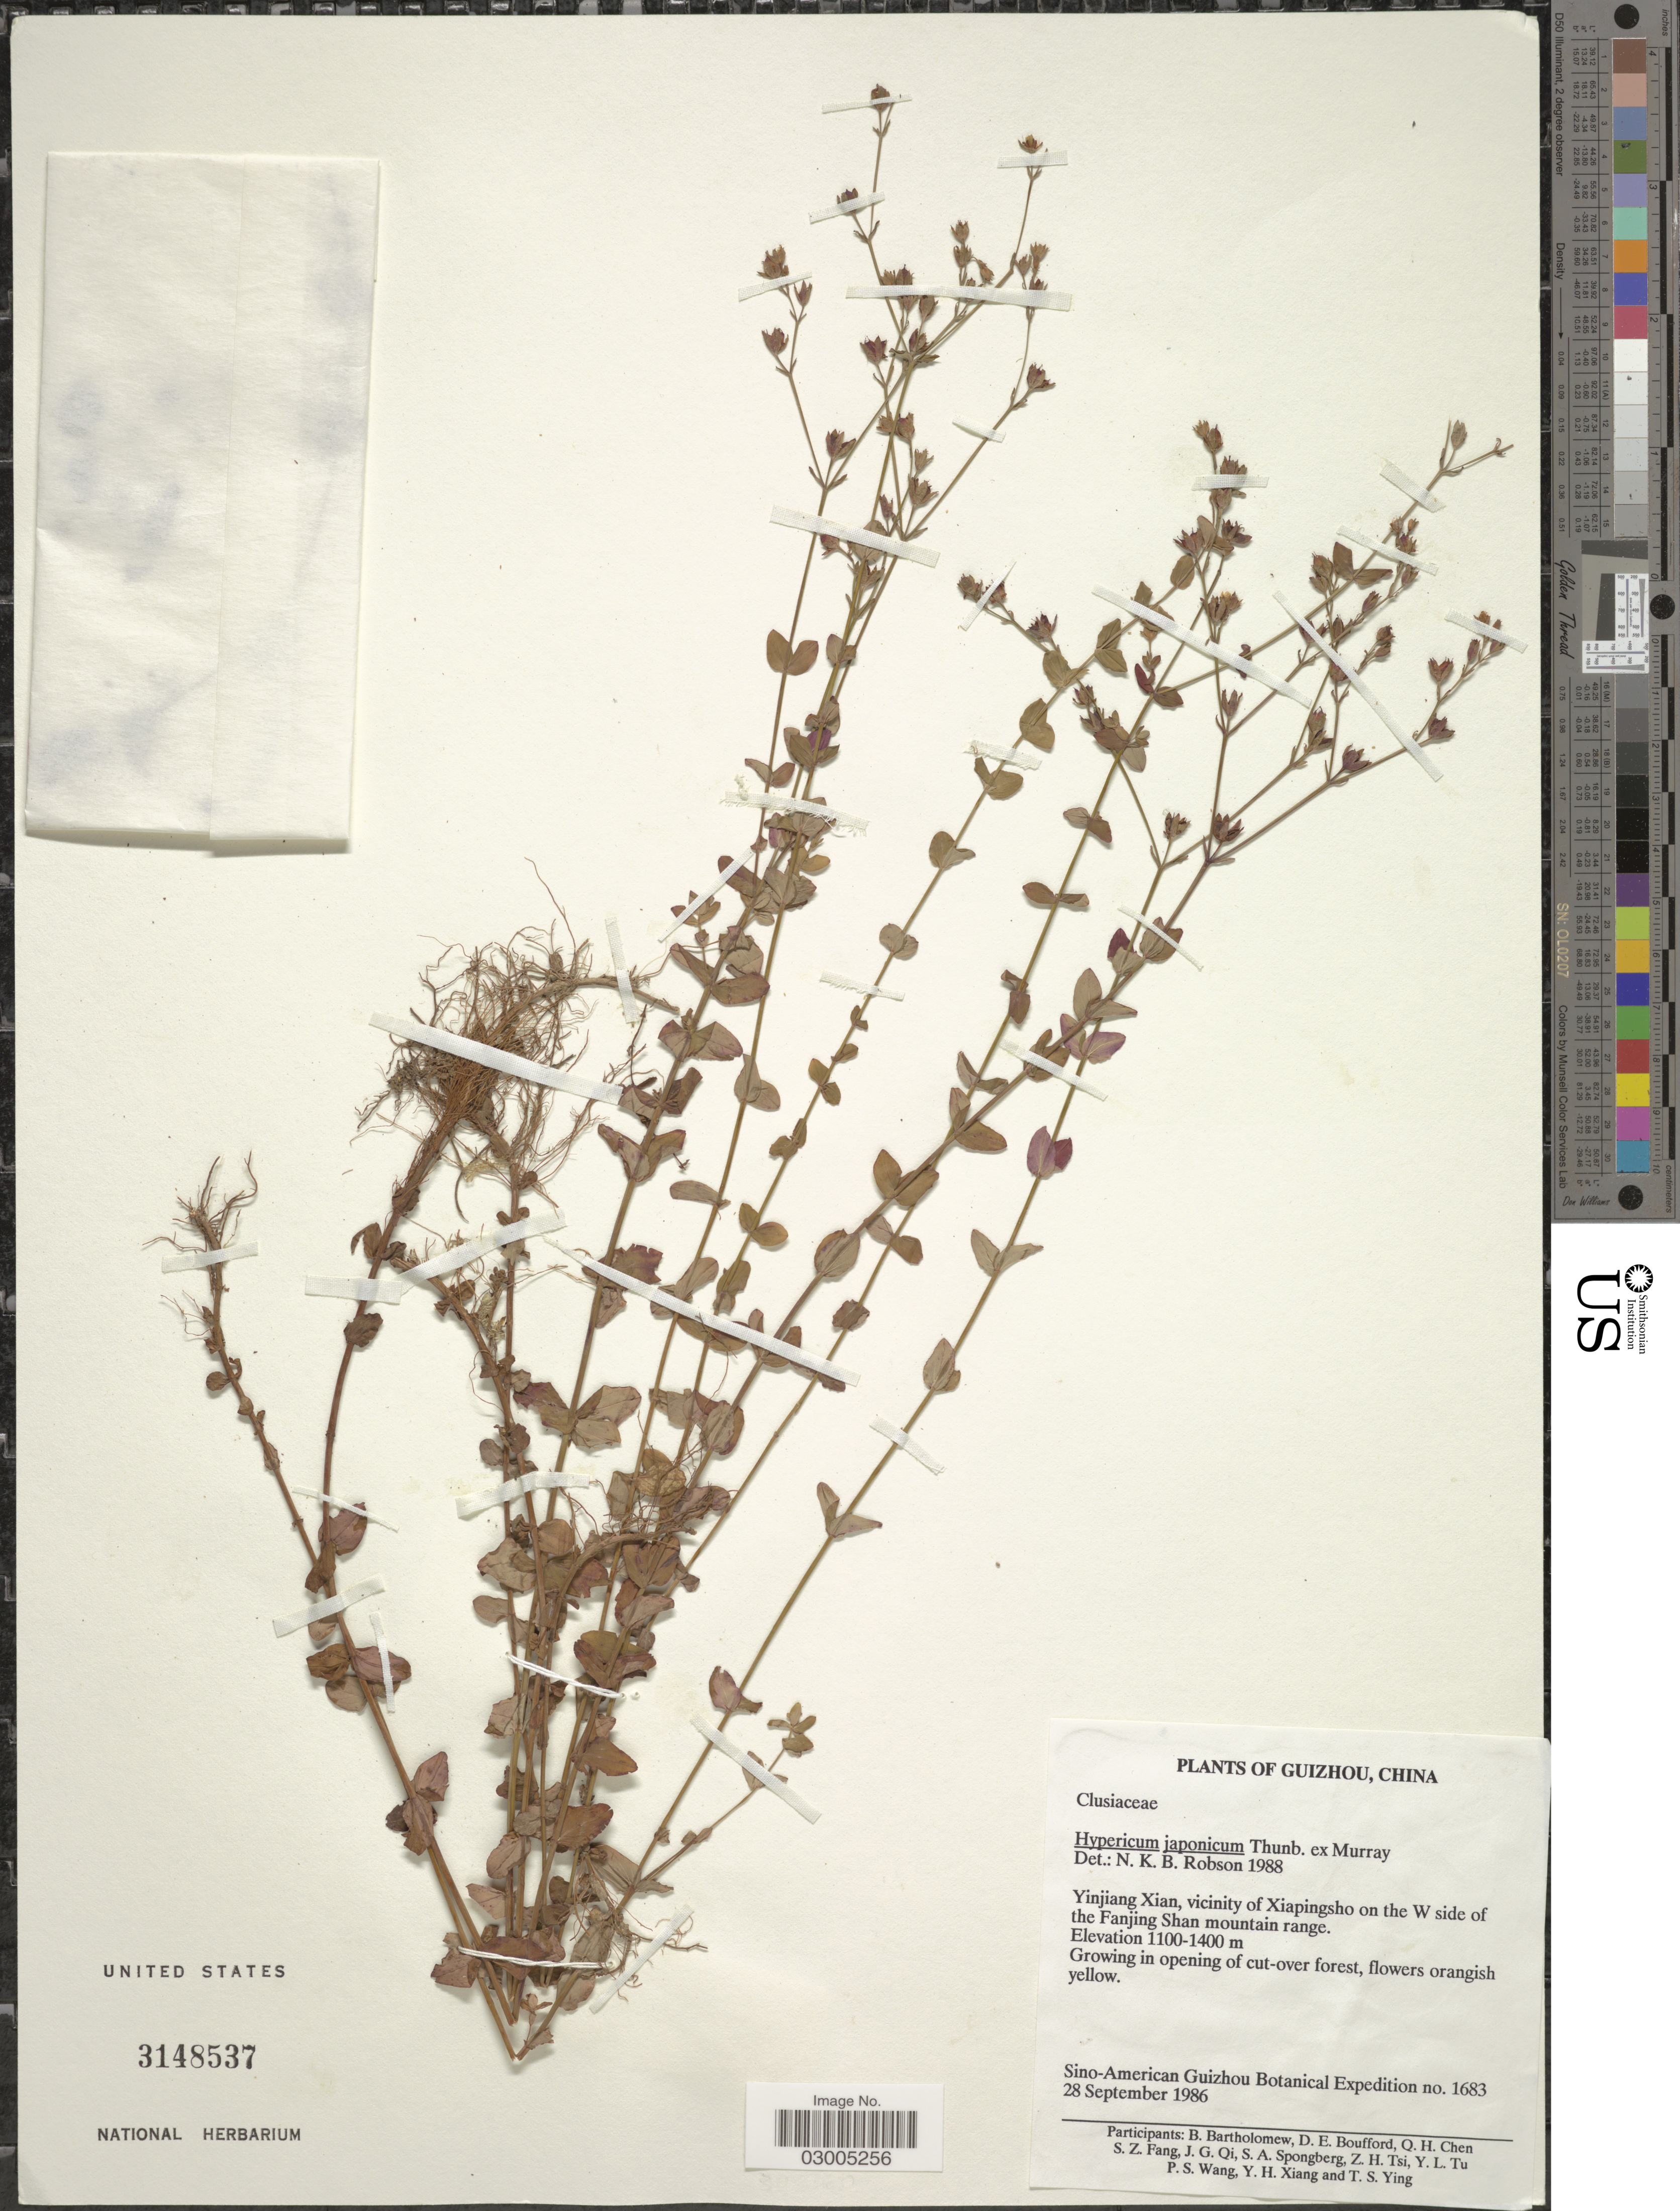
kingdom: Plantae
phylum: Tracheophyta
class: Magnoliopsida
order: Malpighiales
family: Hypericaceae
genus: Hypericum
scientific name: Hypericum japonicum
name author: Thunb.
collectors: Sino-Amer. Bot. Exped. 1984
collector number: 1683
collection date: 1986-09-28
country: China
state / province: Guizhou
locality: Yinjiang Xian, vicinity of Xiapingsho on the W side of the Fanjing Shan mountain range.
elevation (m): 1100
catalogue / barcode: US 3148537